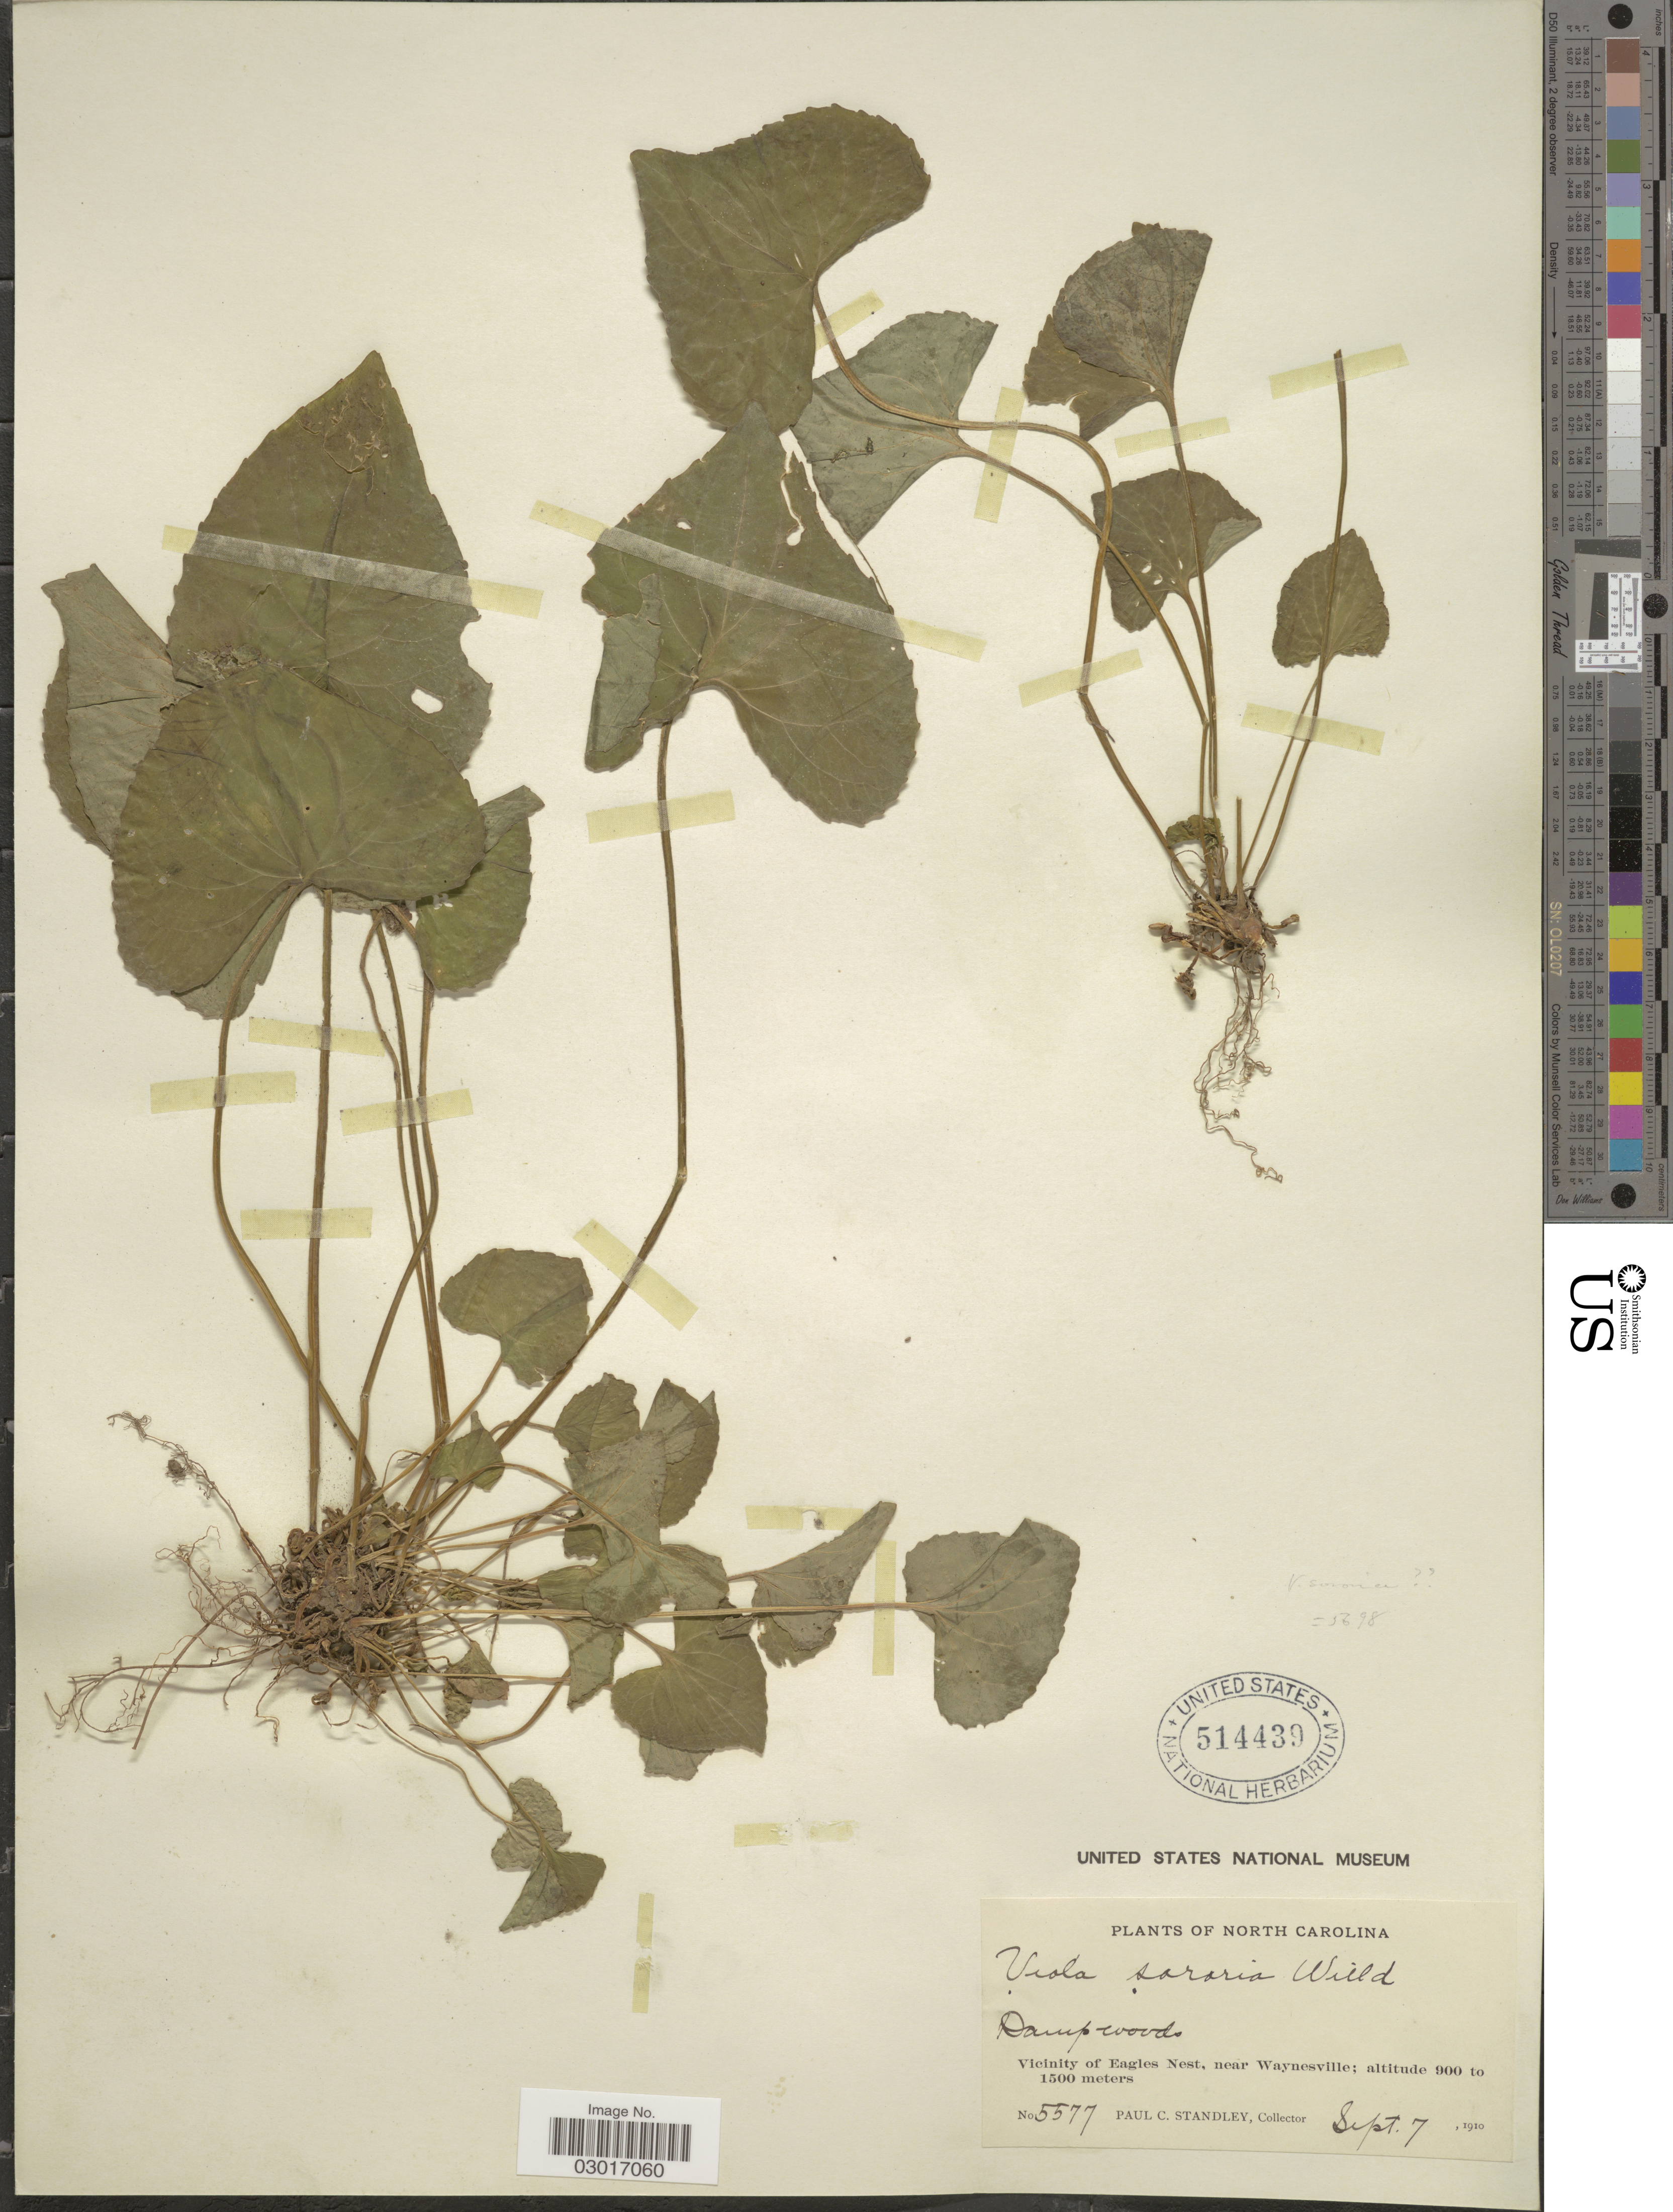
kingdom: Plantae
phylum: Tracheophyta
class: Magnoliopsida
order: Malpighiales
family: Violaceae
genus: Viola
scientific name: Viola sororia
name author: Willd.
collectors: P. C. Standley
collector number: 5577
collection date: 1910-09-07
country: United States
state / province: North Carolina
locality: Vicinity of Eagles Nest, near Waynesville.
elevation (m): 900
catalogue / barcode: US 514439